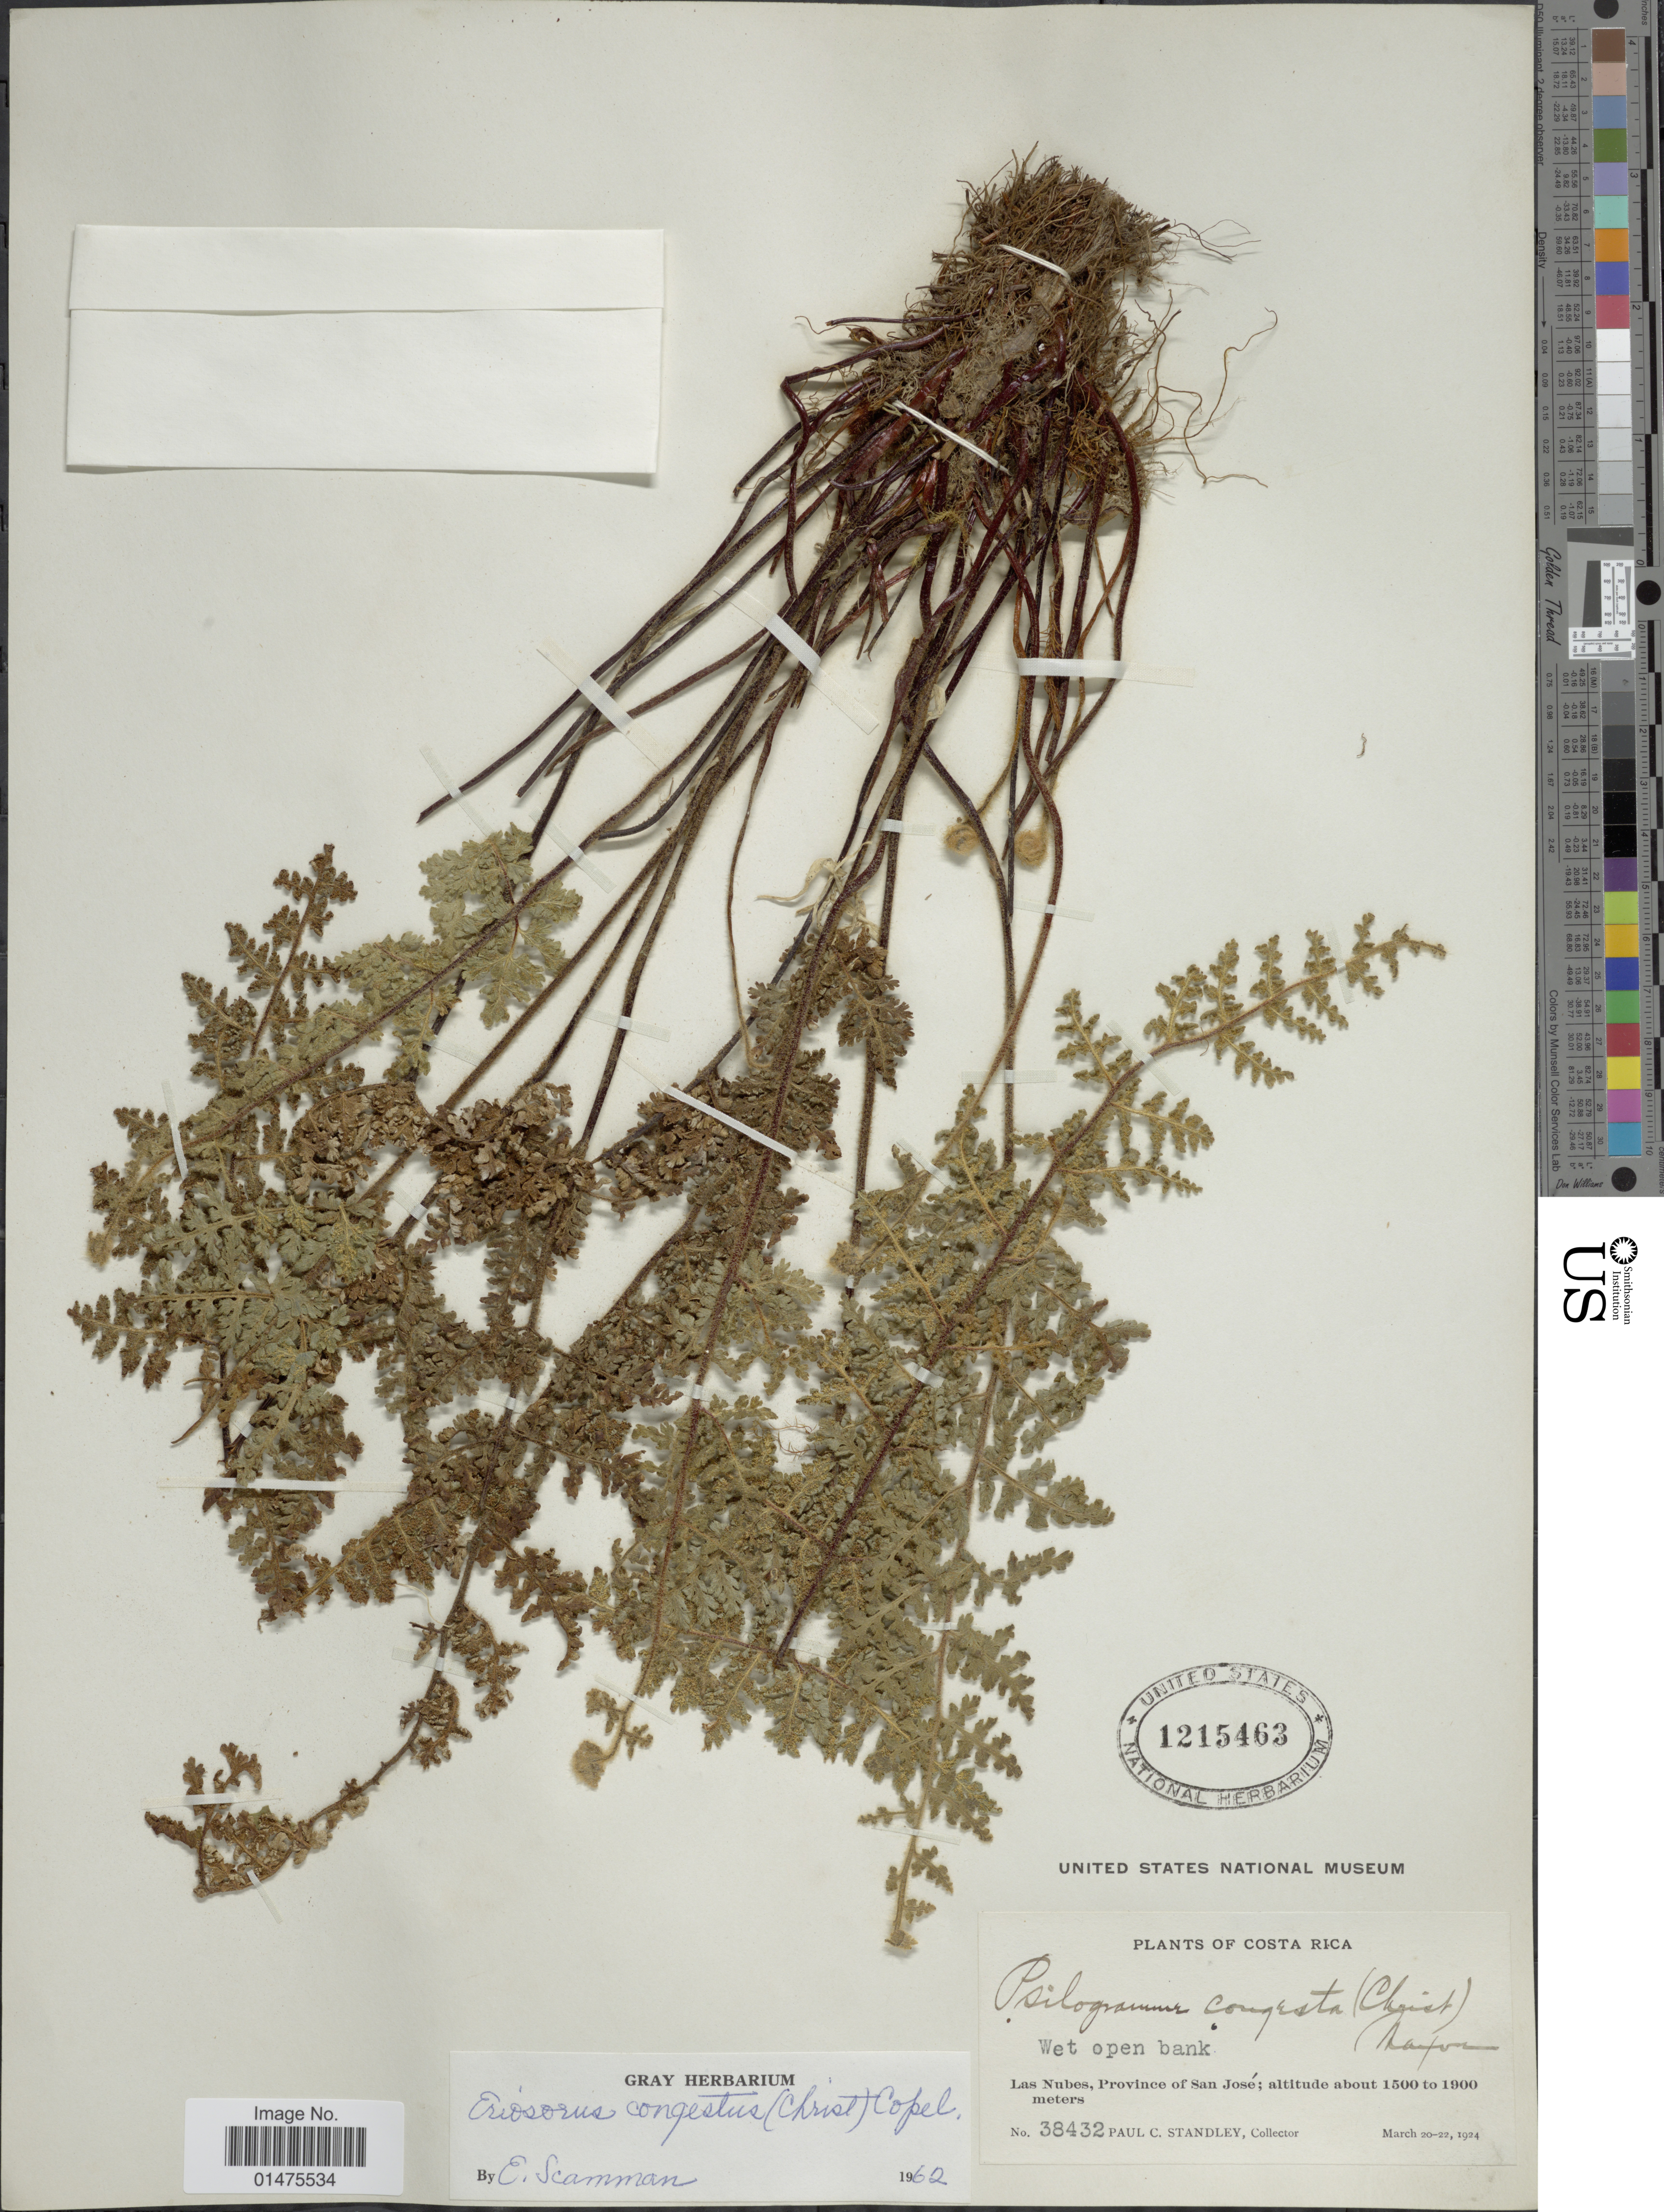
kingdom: Plantae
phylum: Tracheophyta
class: Polypodiopsida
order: Polypodiales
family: Pteridaceae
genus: Jamesonia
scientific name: Jamesonia congesta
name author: (Christ) Christenh.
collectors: P. C. Standley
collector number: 38432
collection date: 1924-03-20/1924-03-22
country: Costa Rica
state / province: San José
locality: Las Nubes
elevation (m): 1500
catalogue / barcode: US 1215463